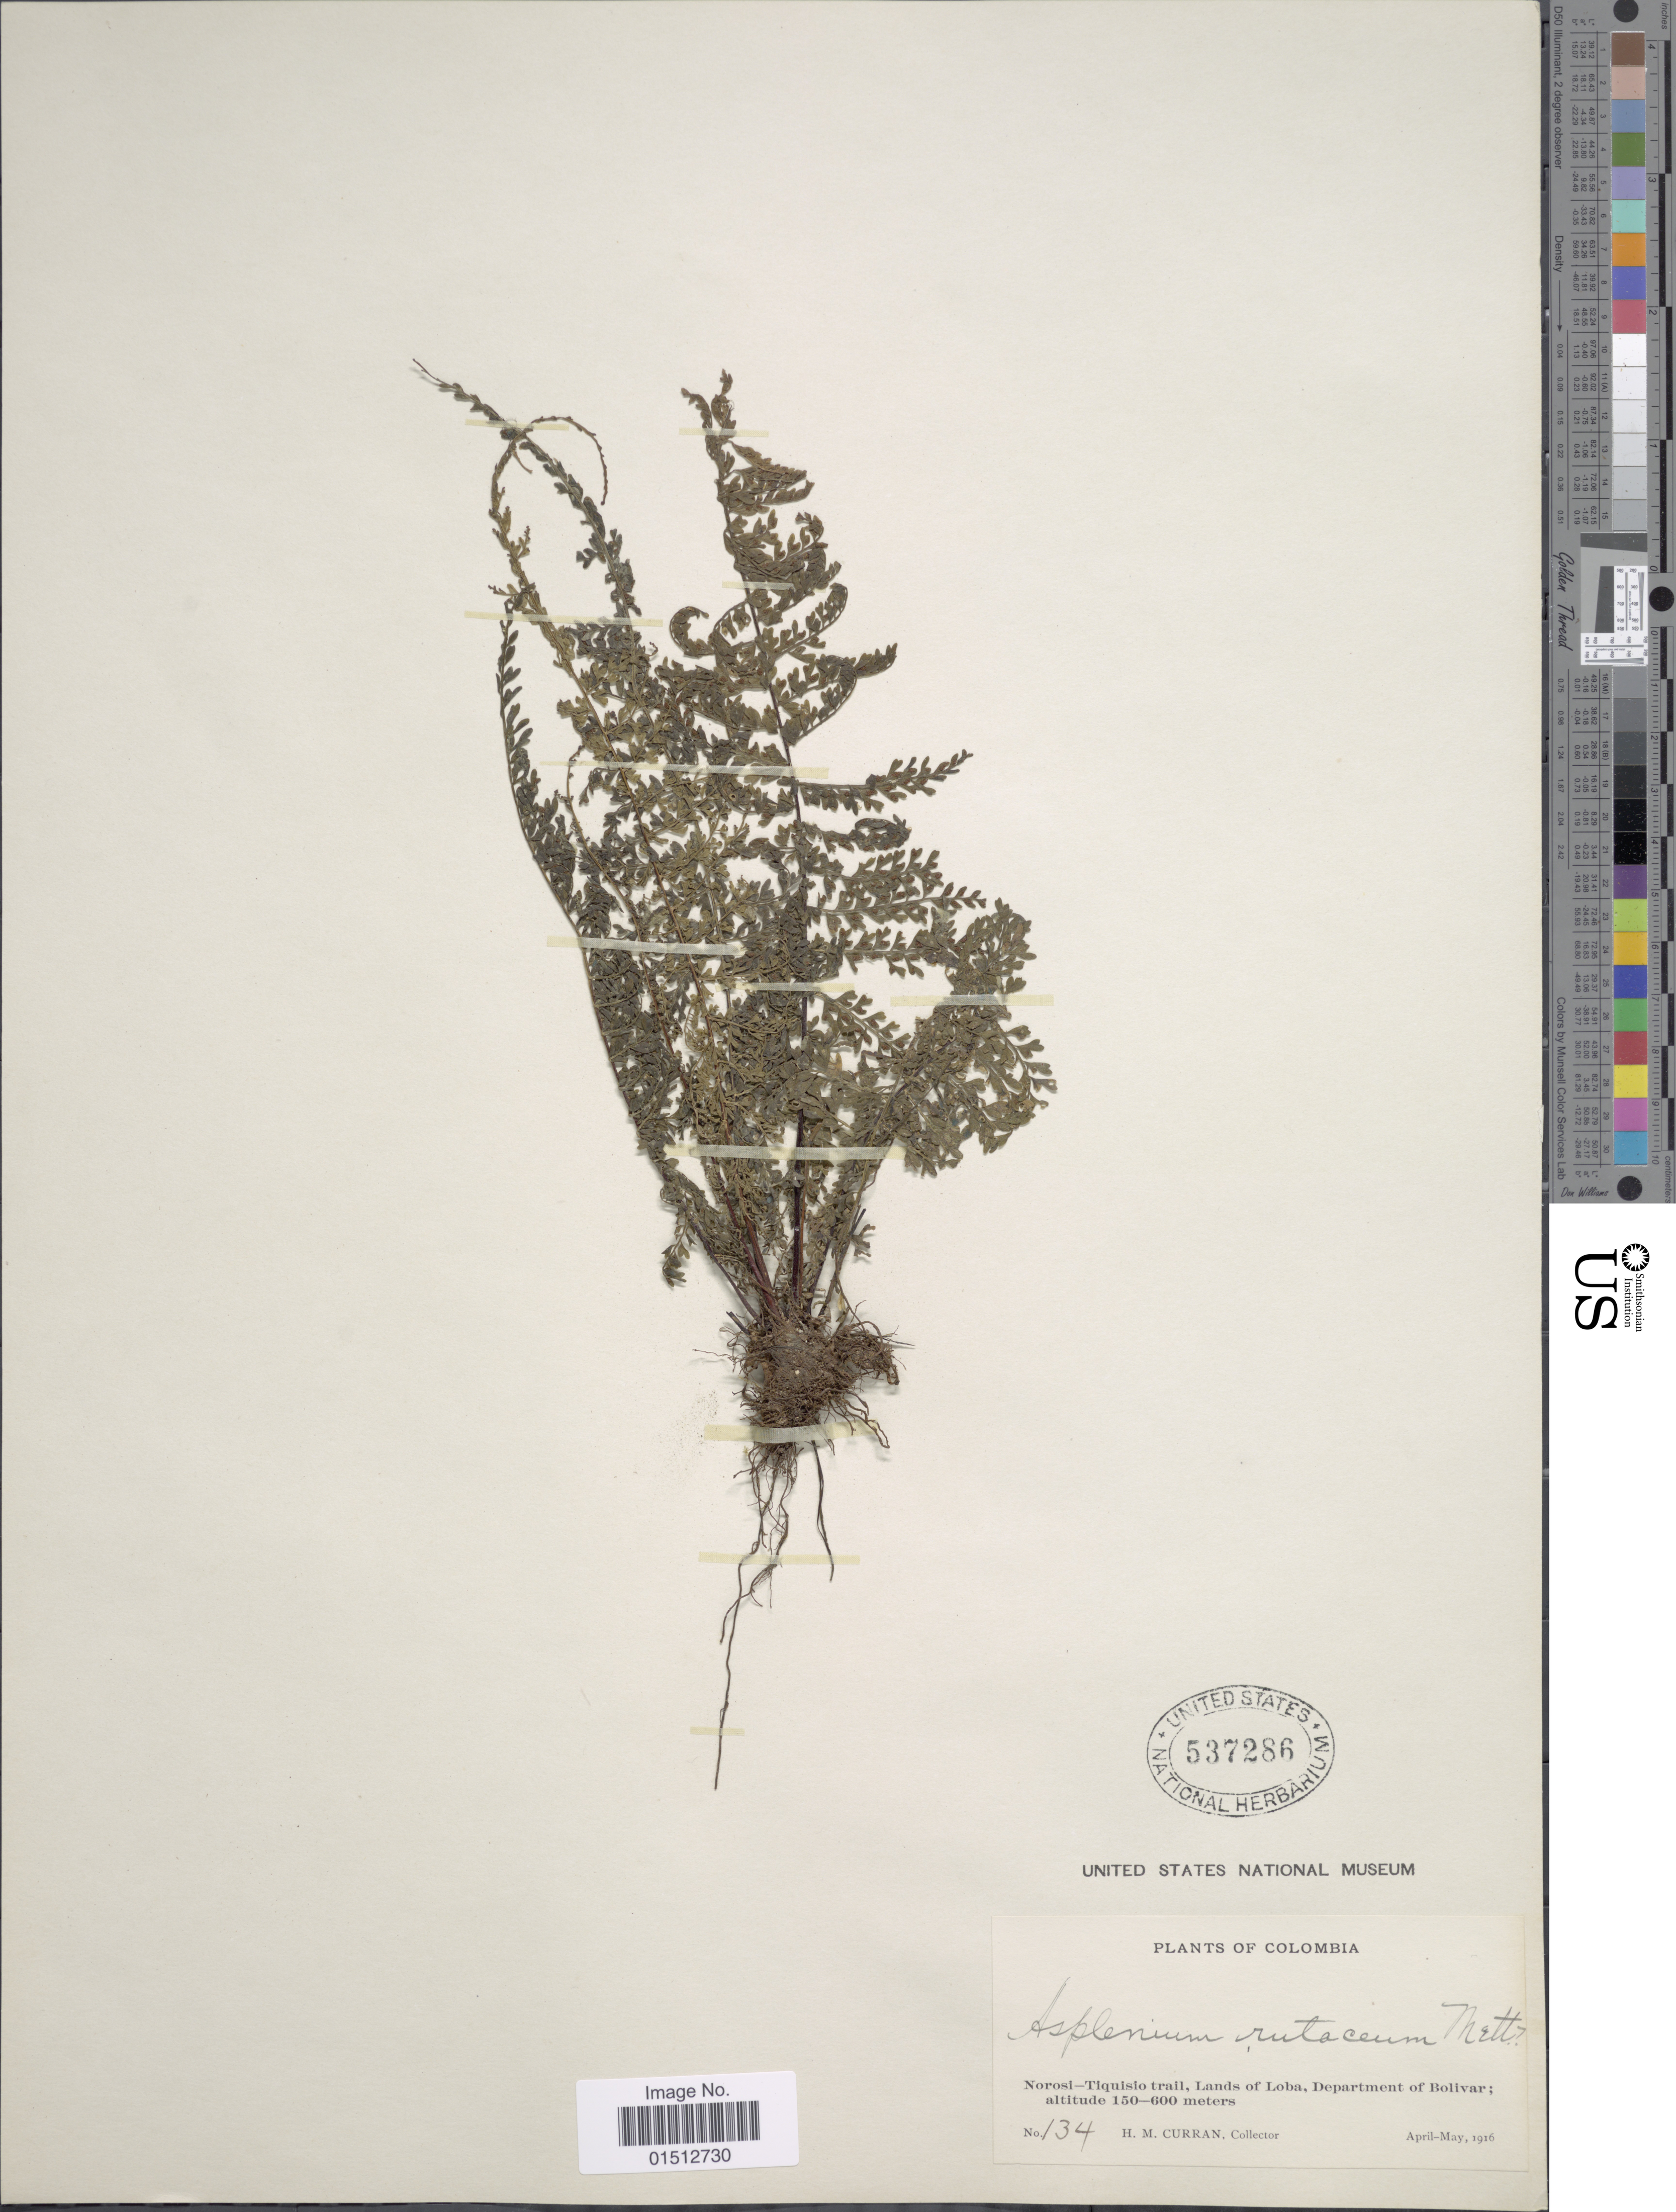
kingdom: Plantae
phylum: Tracheophyta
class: Polypodiopsida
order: Polypodiales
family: Aspleniaceae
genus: Asplenium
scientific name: Asplenium rutaceum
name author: (Willd.) Mett.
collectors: H. M. Curran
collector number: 134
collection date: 1916-04/1916-05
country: Colombia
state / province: Bolívar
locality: Colombia, Norosi-Toquisio trail, Lands of Loba, Department of Bolivar.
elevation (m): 150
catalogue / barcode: US 537286